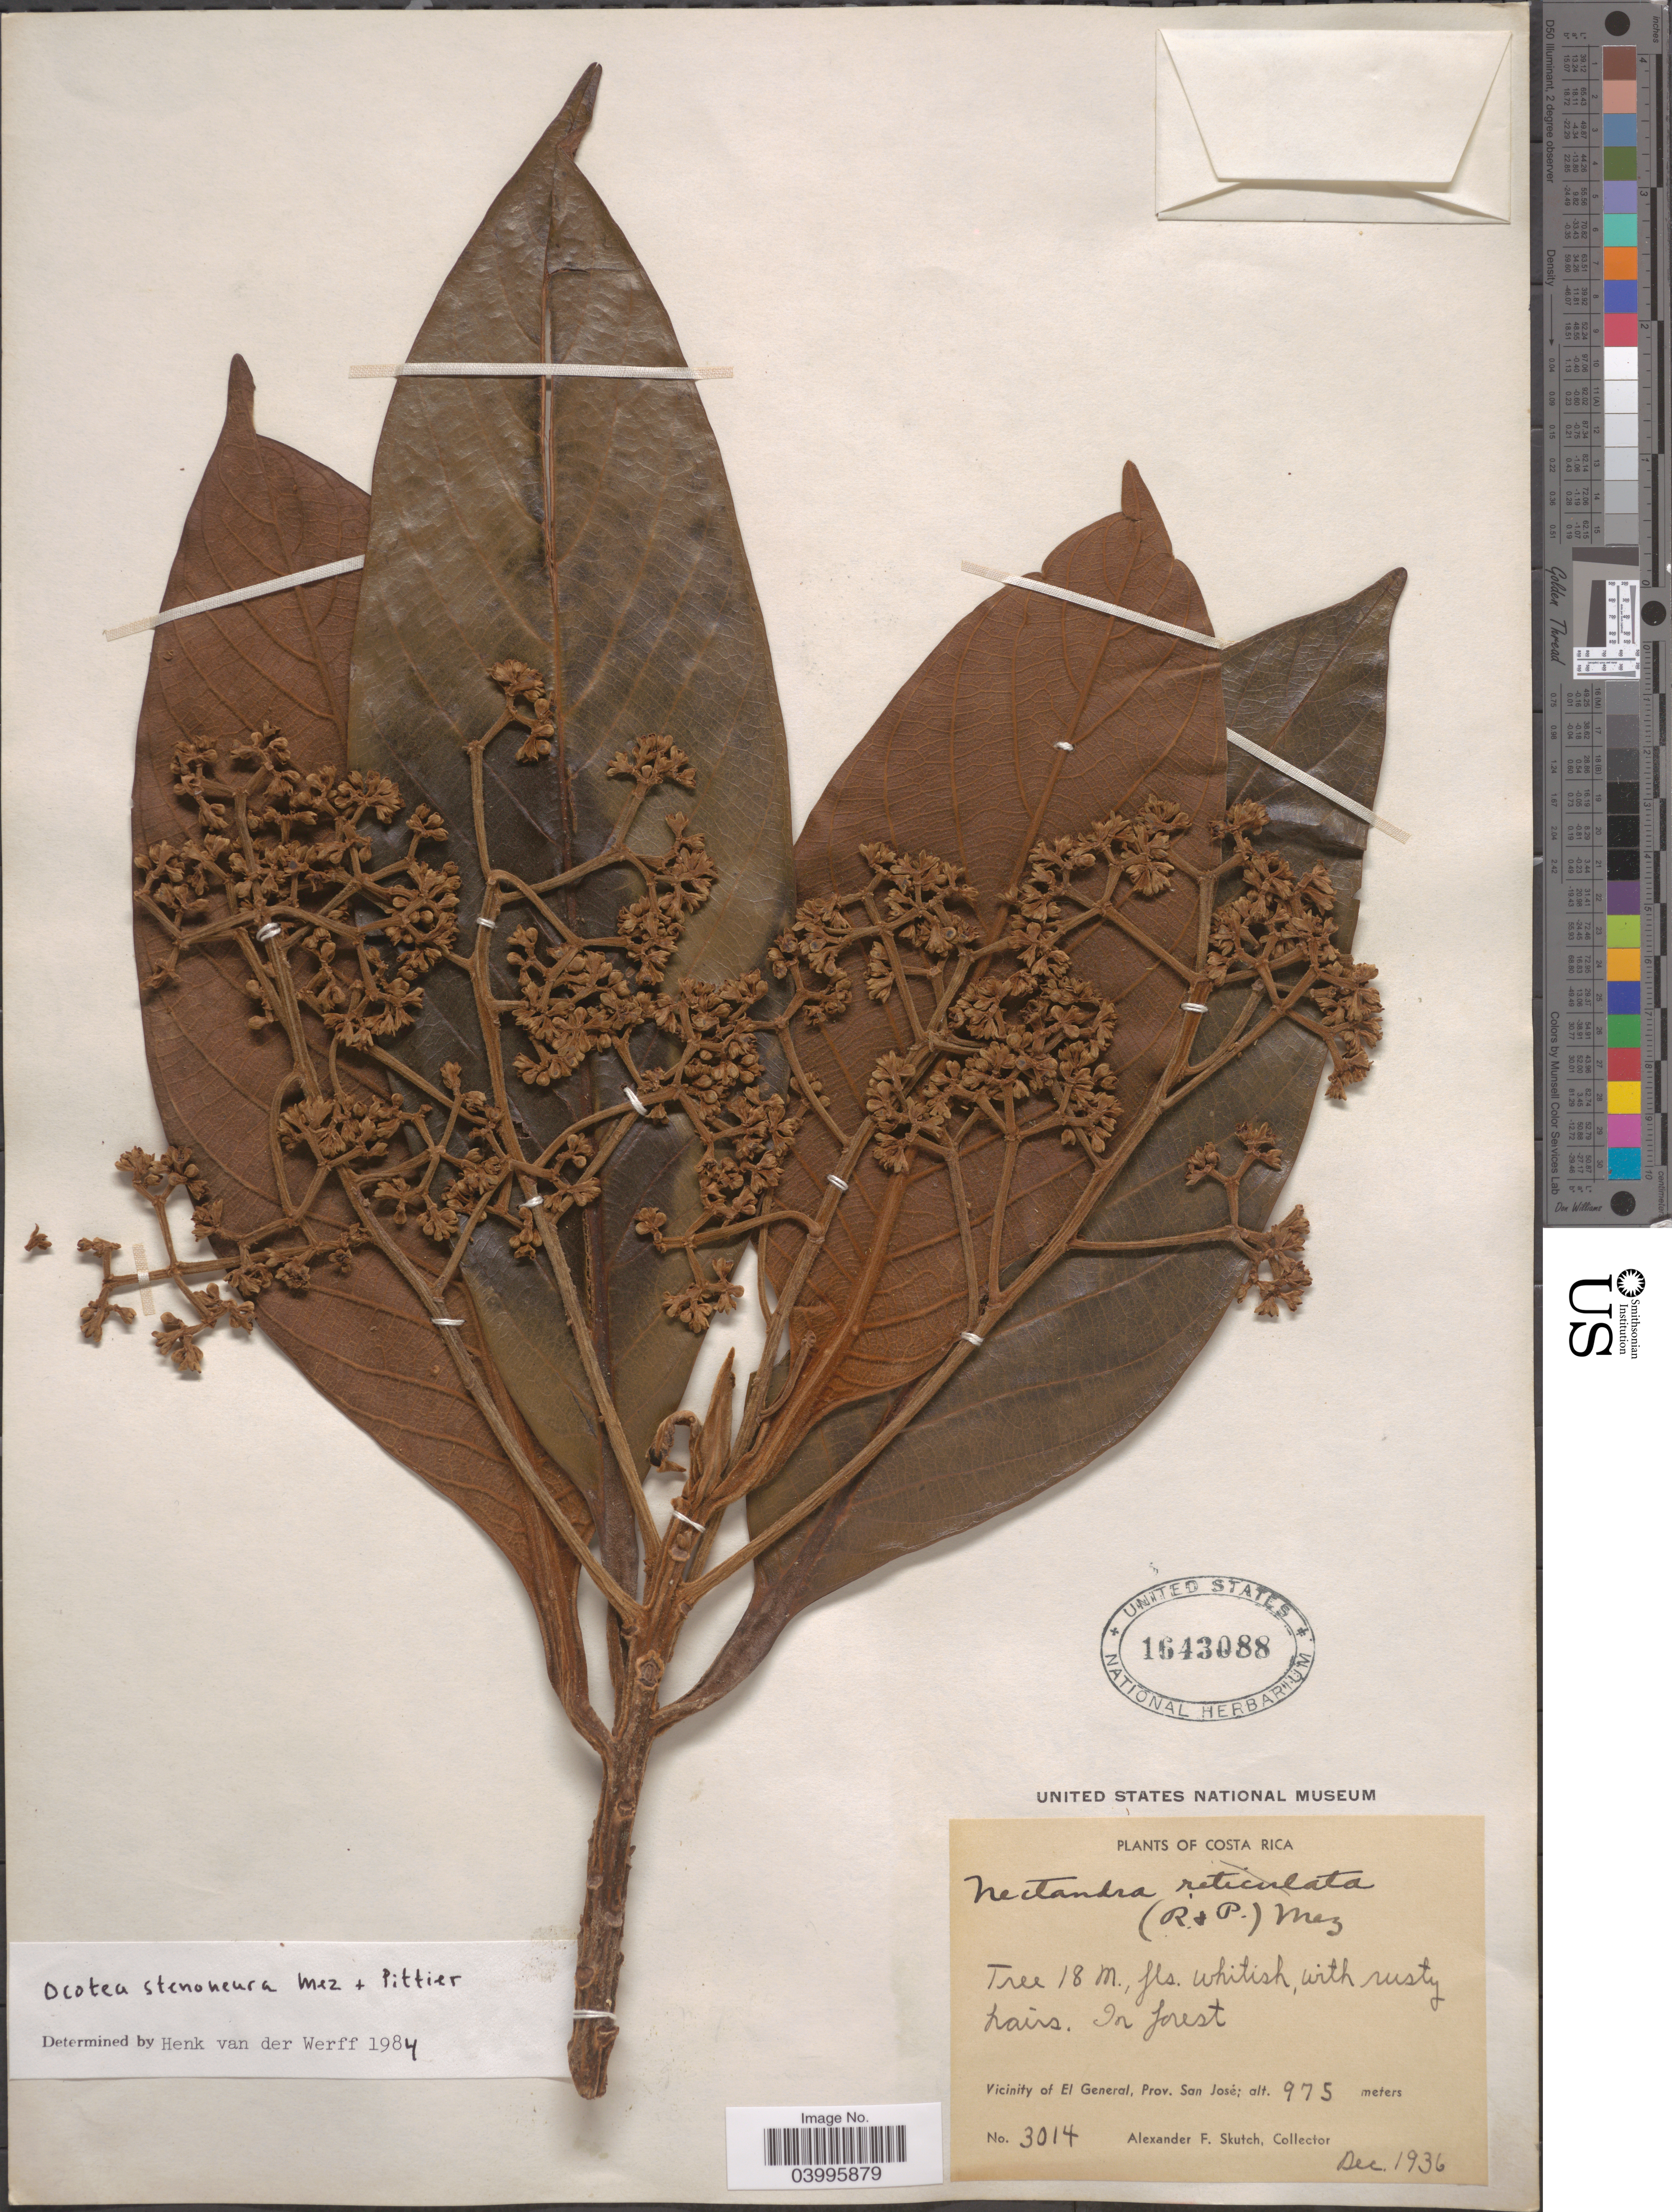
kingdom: Plantae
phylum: Tracheophyta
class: Magnoliopsida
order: Laurales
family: Lauraceae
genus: Ocotea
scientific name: Ocotea stenoneura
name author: Mez & Pittier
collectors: A. F. Skutch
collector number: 3014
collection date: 1936-12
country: Costa Rica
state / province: San José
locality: Vicinity of El General.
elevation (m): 975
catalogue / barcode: US 1643088